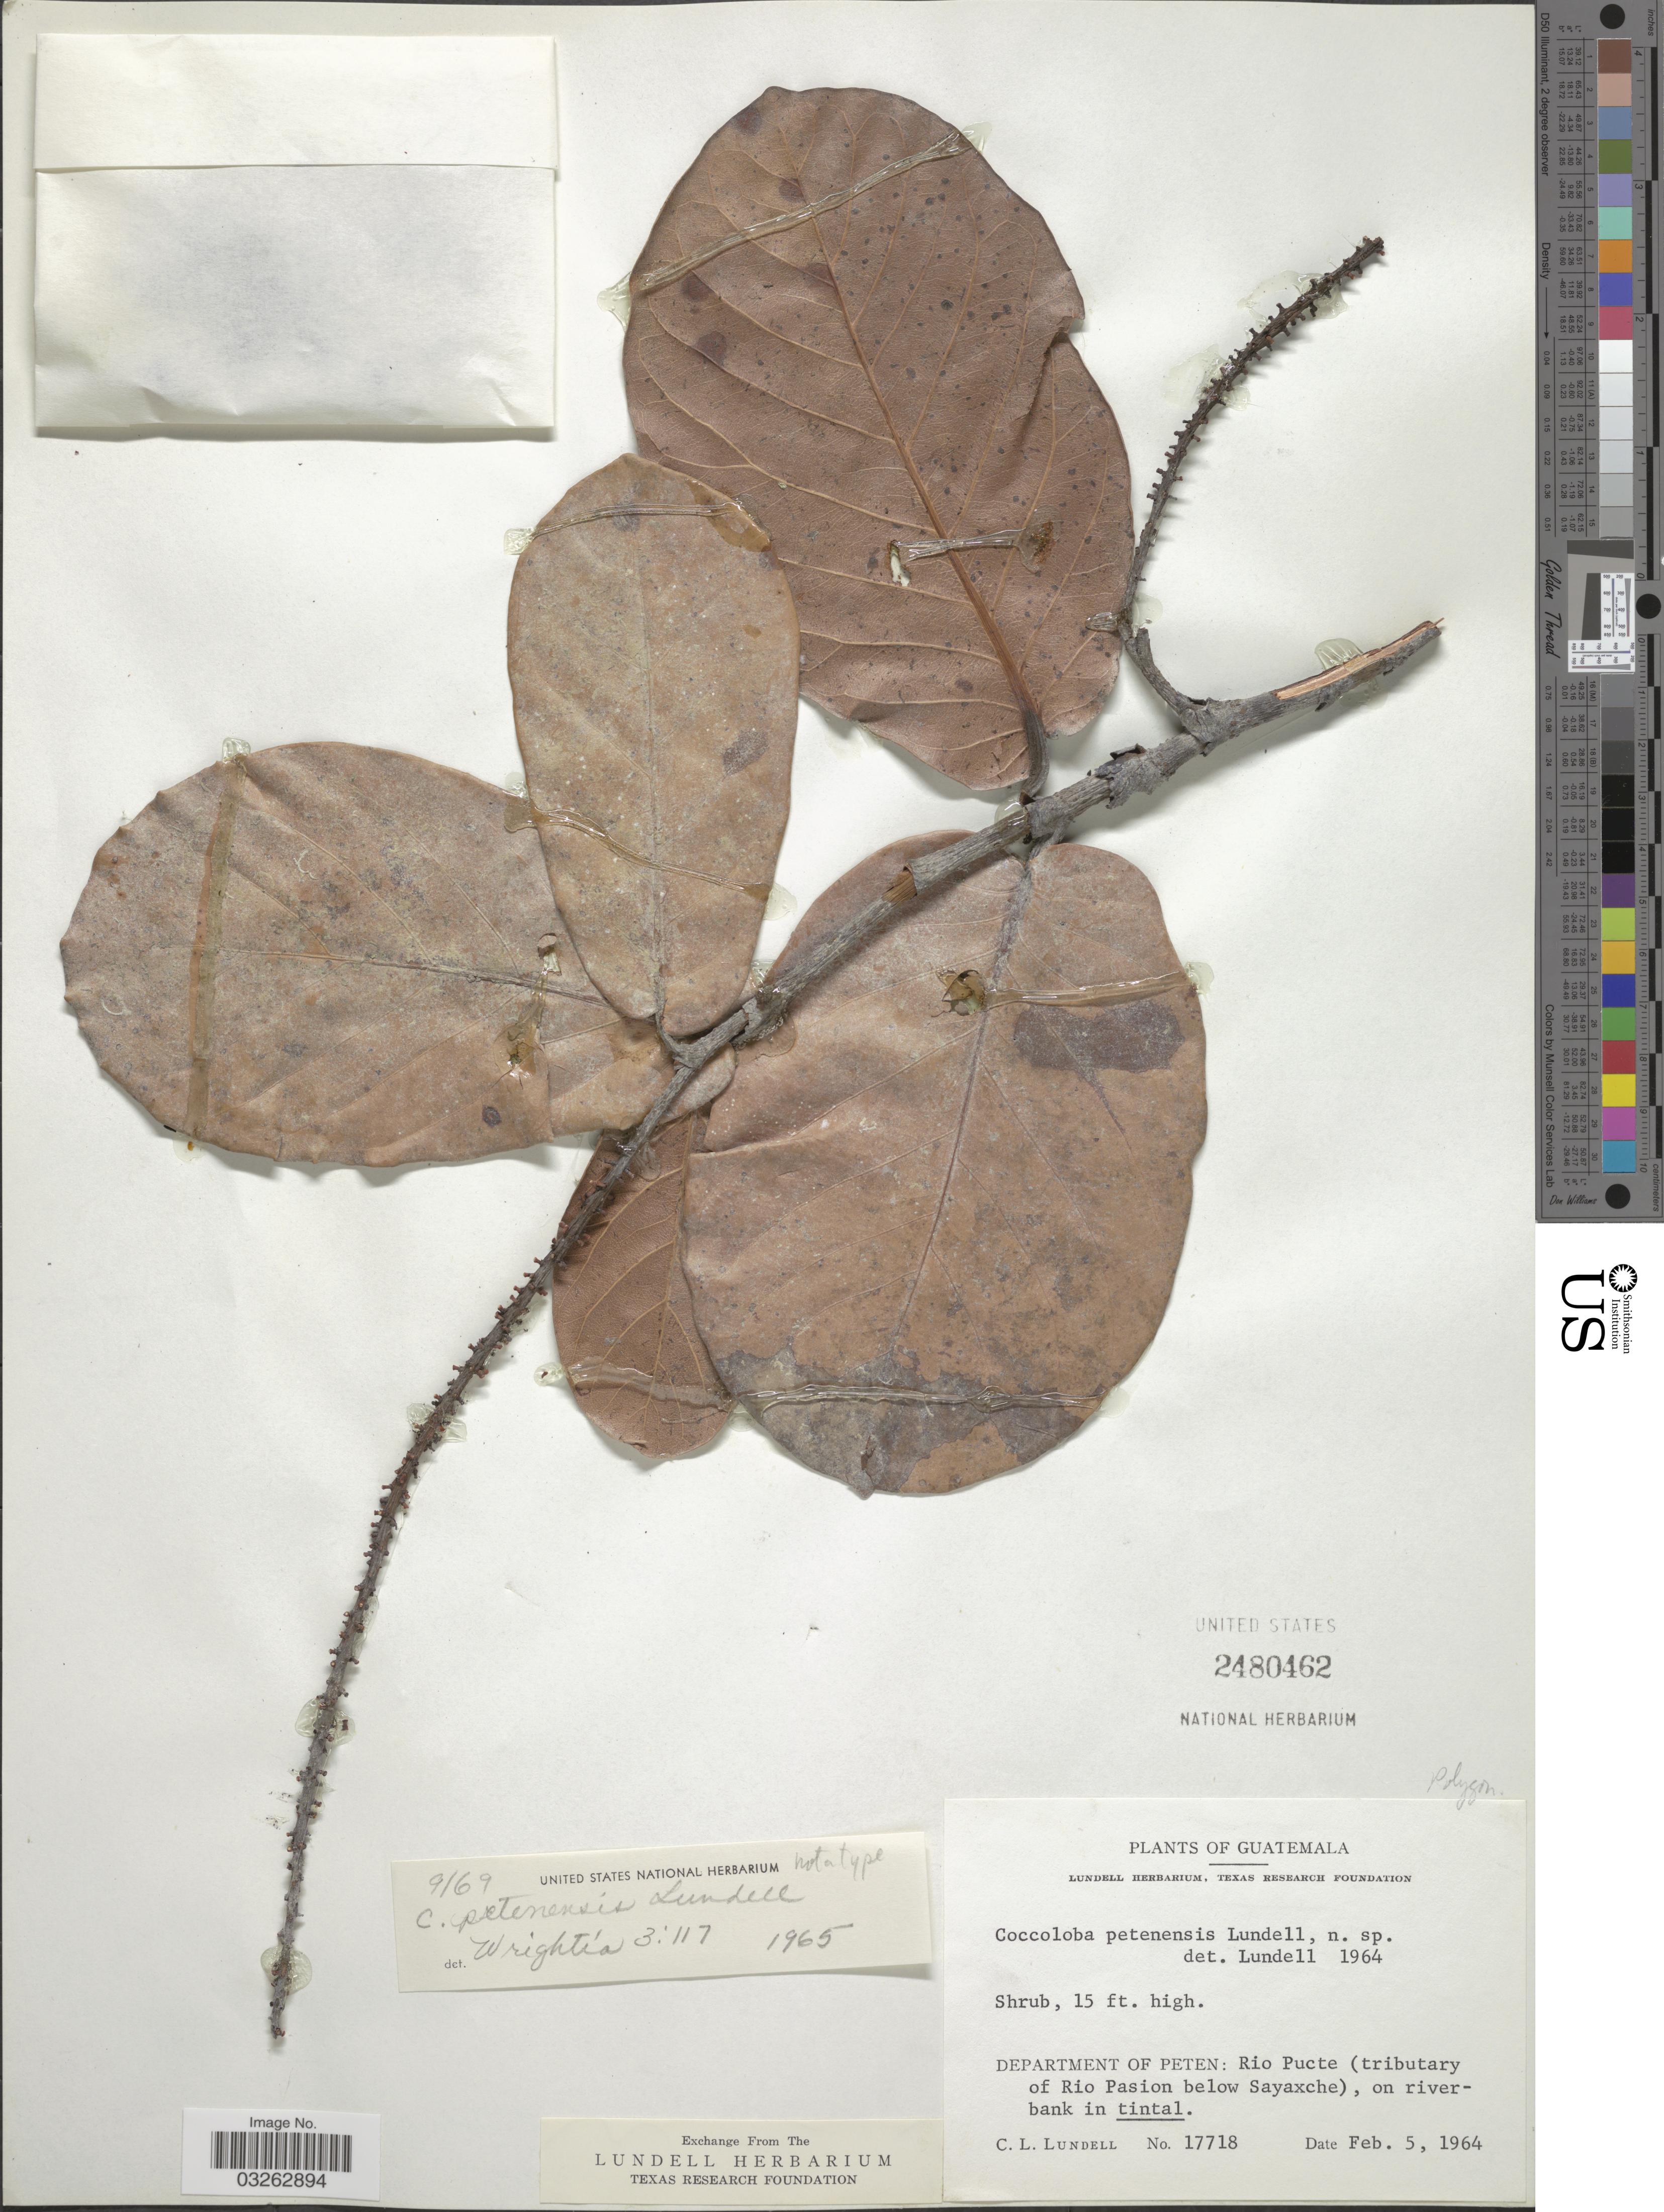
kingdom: Plantae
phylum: Tracheophyta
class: Magnoliopsida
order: Caryophyllales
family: Polygonaceae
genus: Coccoloba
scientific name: Coccoloba petenensis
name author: Lundell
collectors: C. L. Lundell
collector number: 17718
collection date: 1964-02-05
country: Guatemala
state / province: El Petén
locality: Department of Peten: Rio Pucte (tributary of Rio Pasion below Sayaxche), on riverbank in tintal.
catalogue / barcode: US 2480462